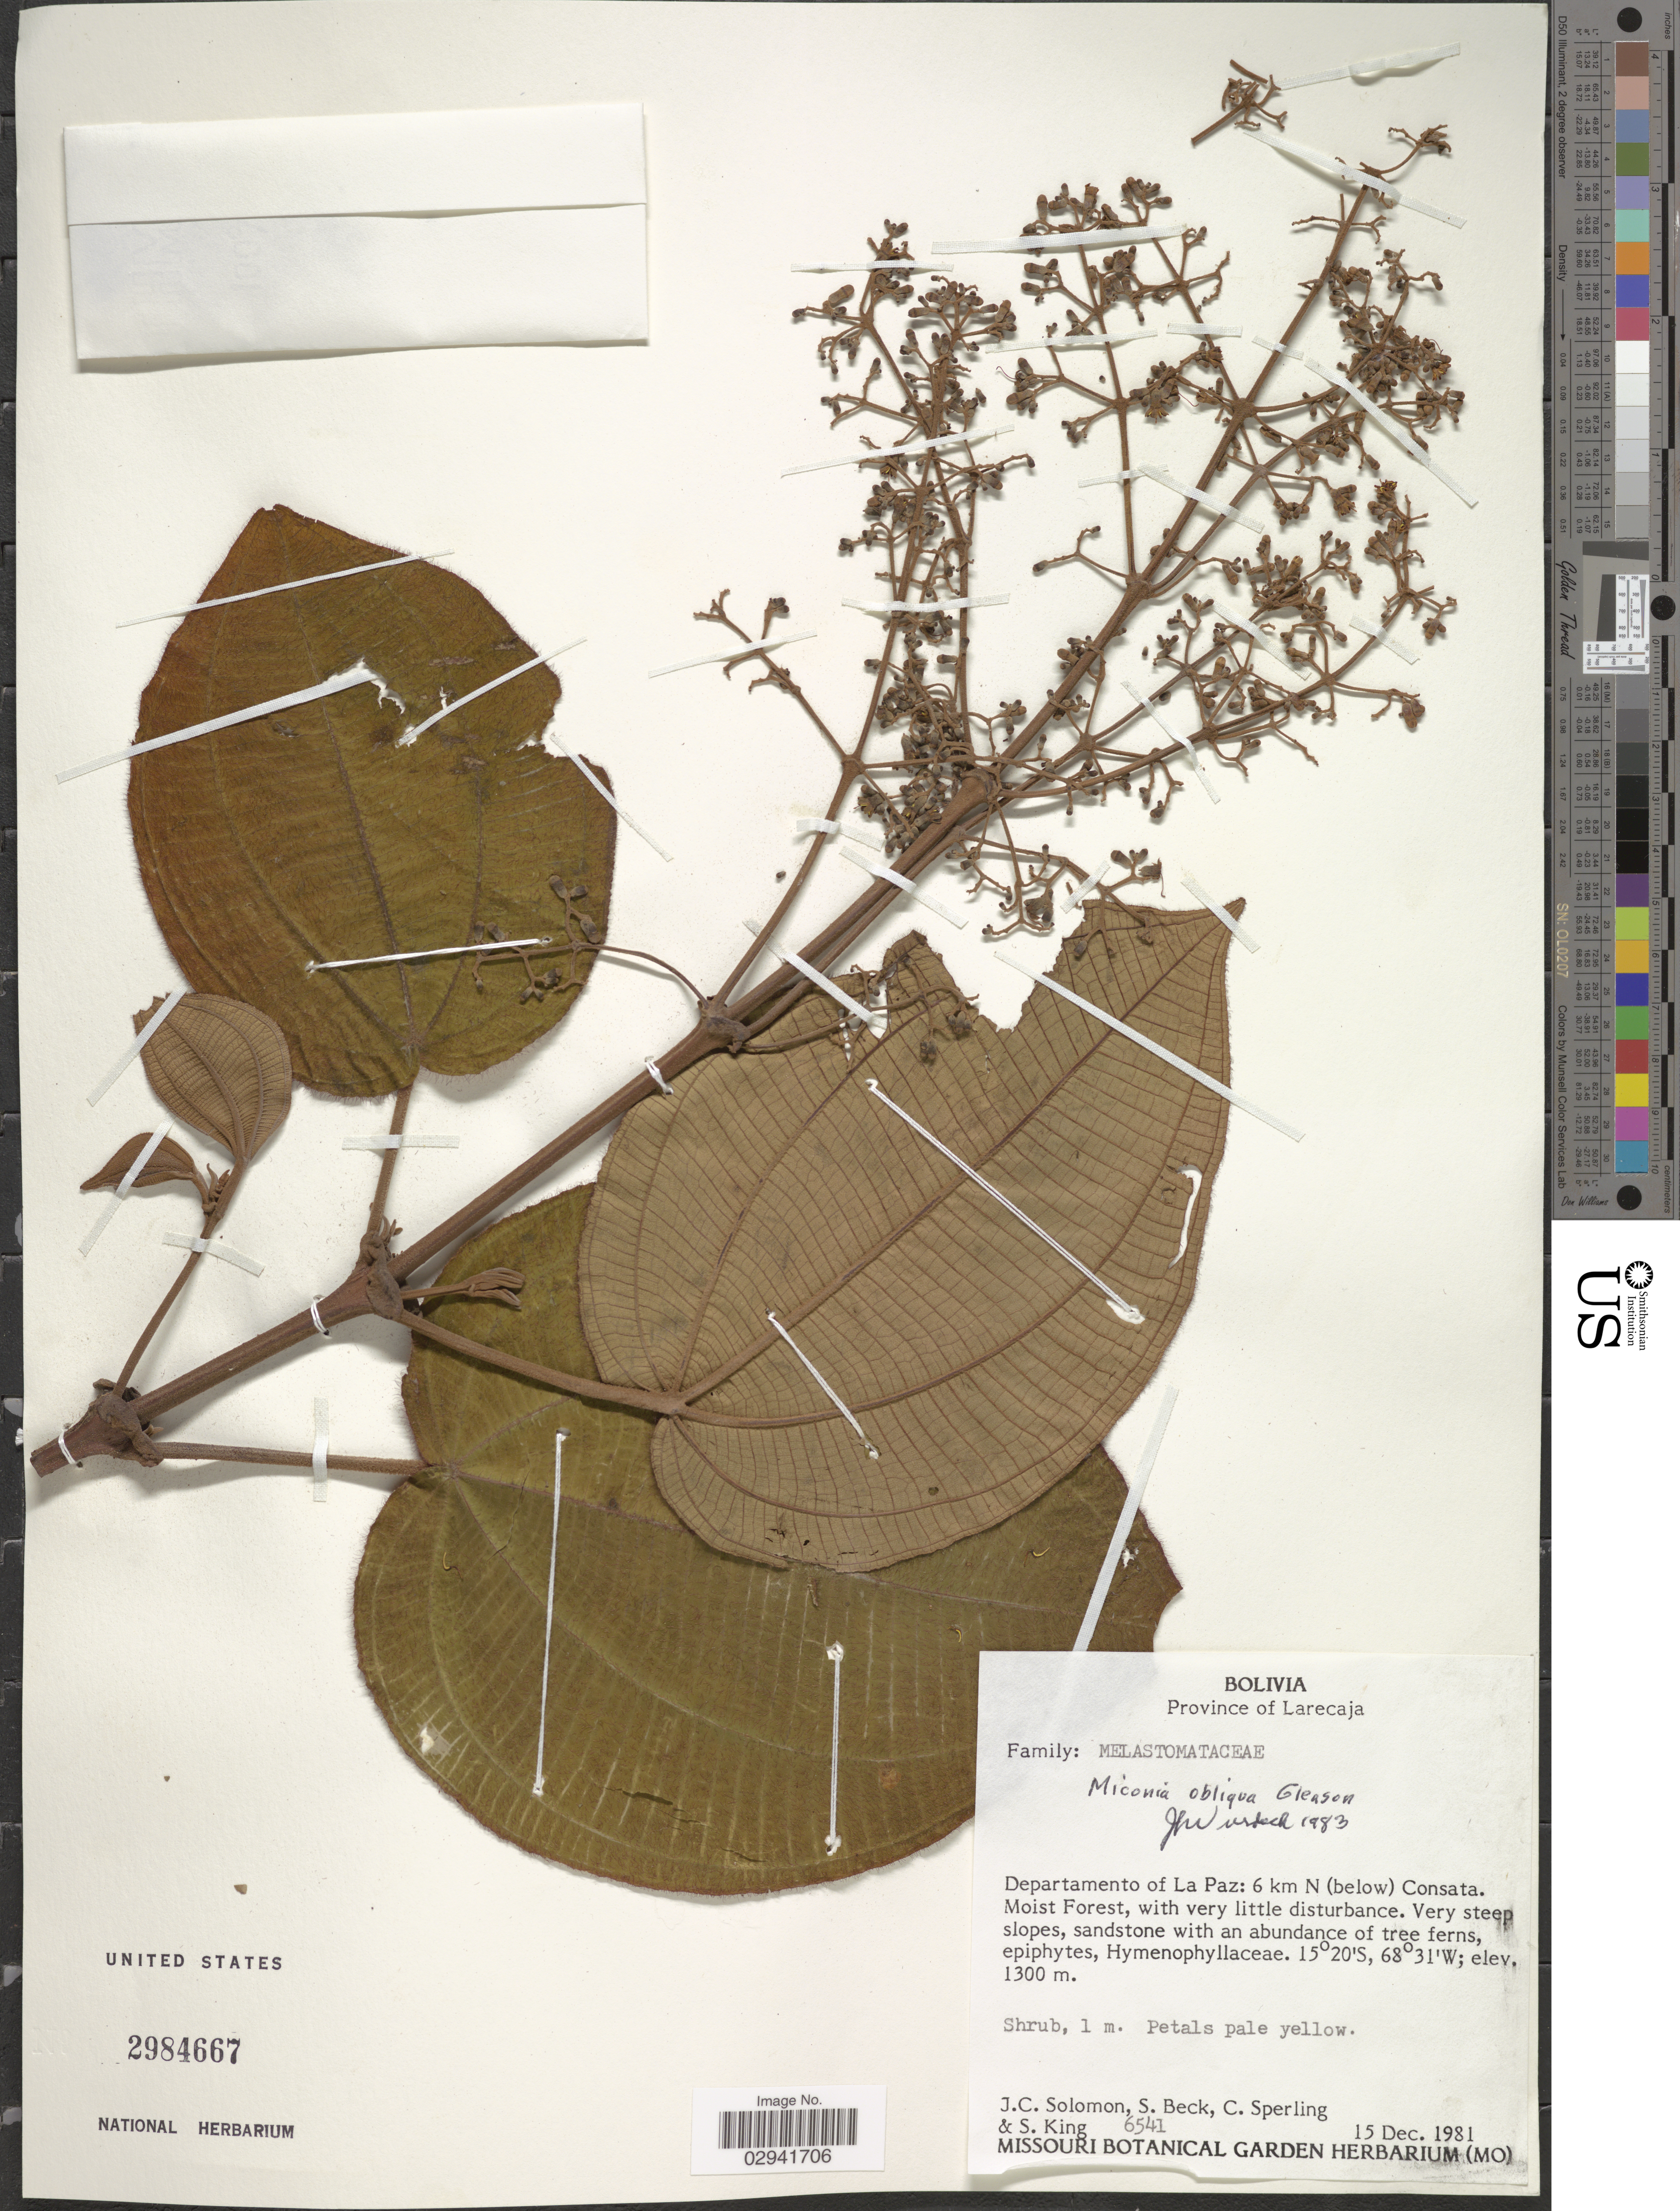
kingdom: Plantae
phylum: Tracheophyta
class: Magnoliopsida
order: Myrtales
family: Melastomataceae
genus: Miconia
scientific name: Miconia obliqua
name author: Gleason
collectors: J. C. Solomon, S. G. Beck, C. Sperling & S. King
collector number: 6541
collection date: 1981-12-15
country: Bolivia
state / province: La Paz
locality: Province of Larecaja. Departamento of La Paz: 6 km N (below) Consata.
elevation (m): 1300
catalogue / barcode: US 2984667